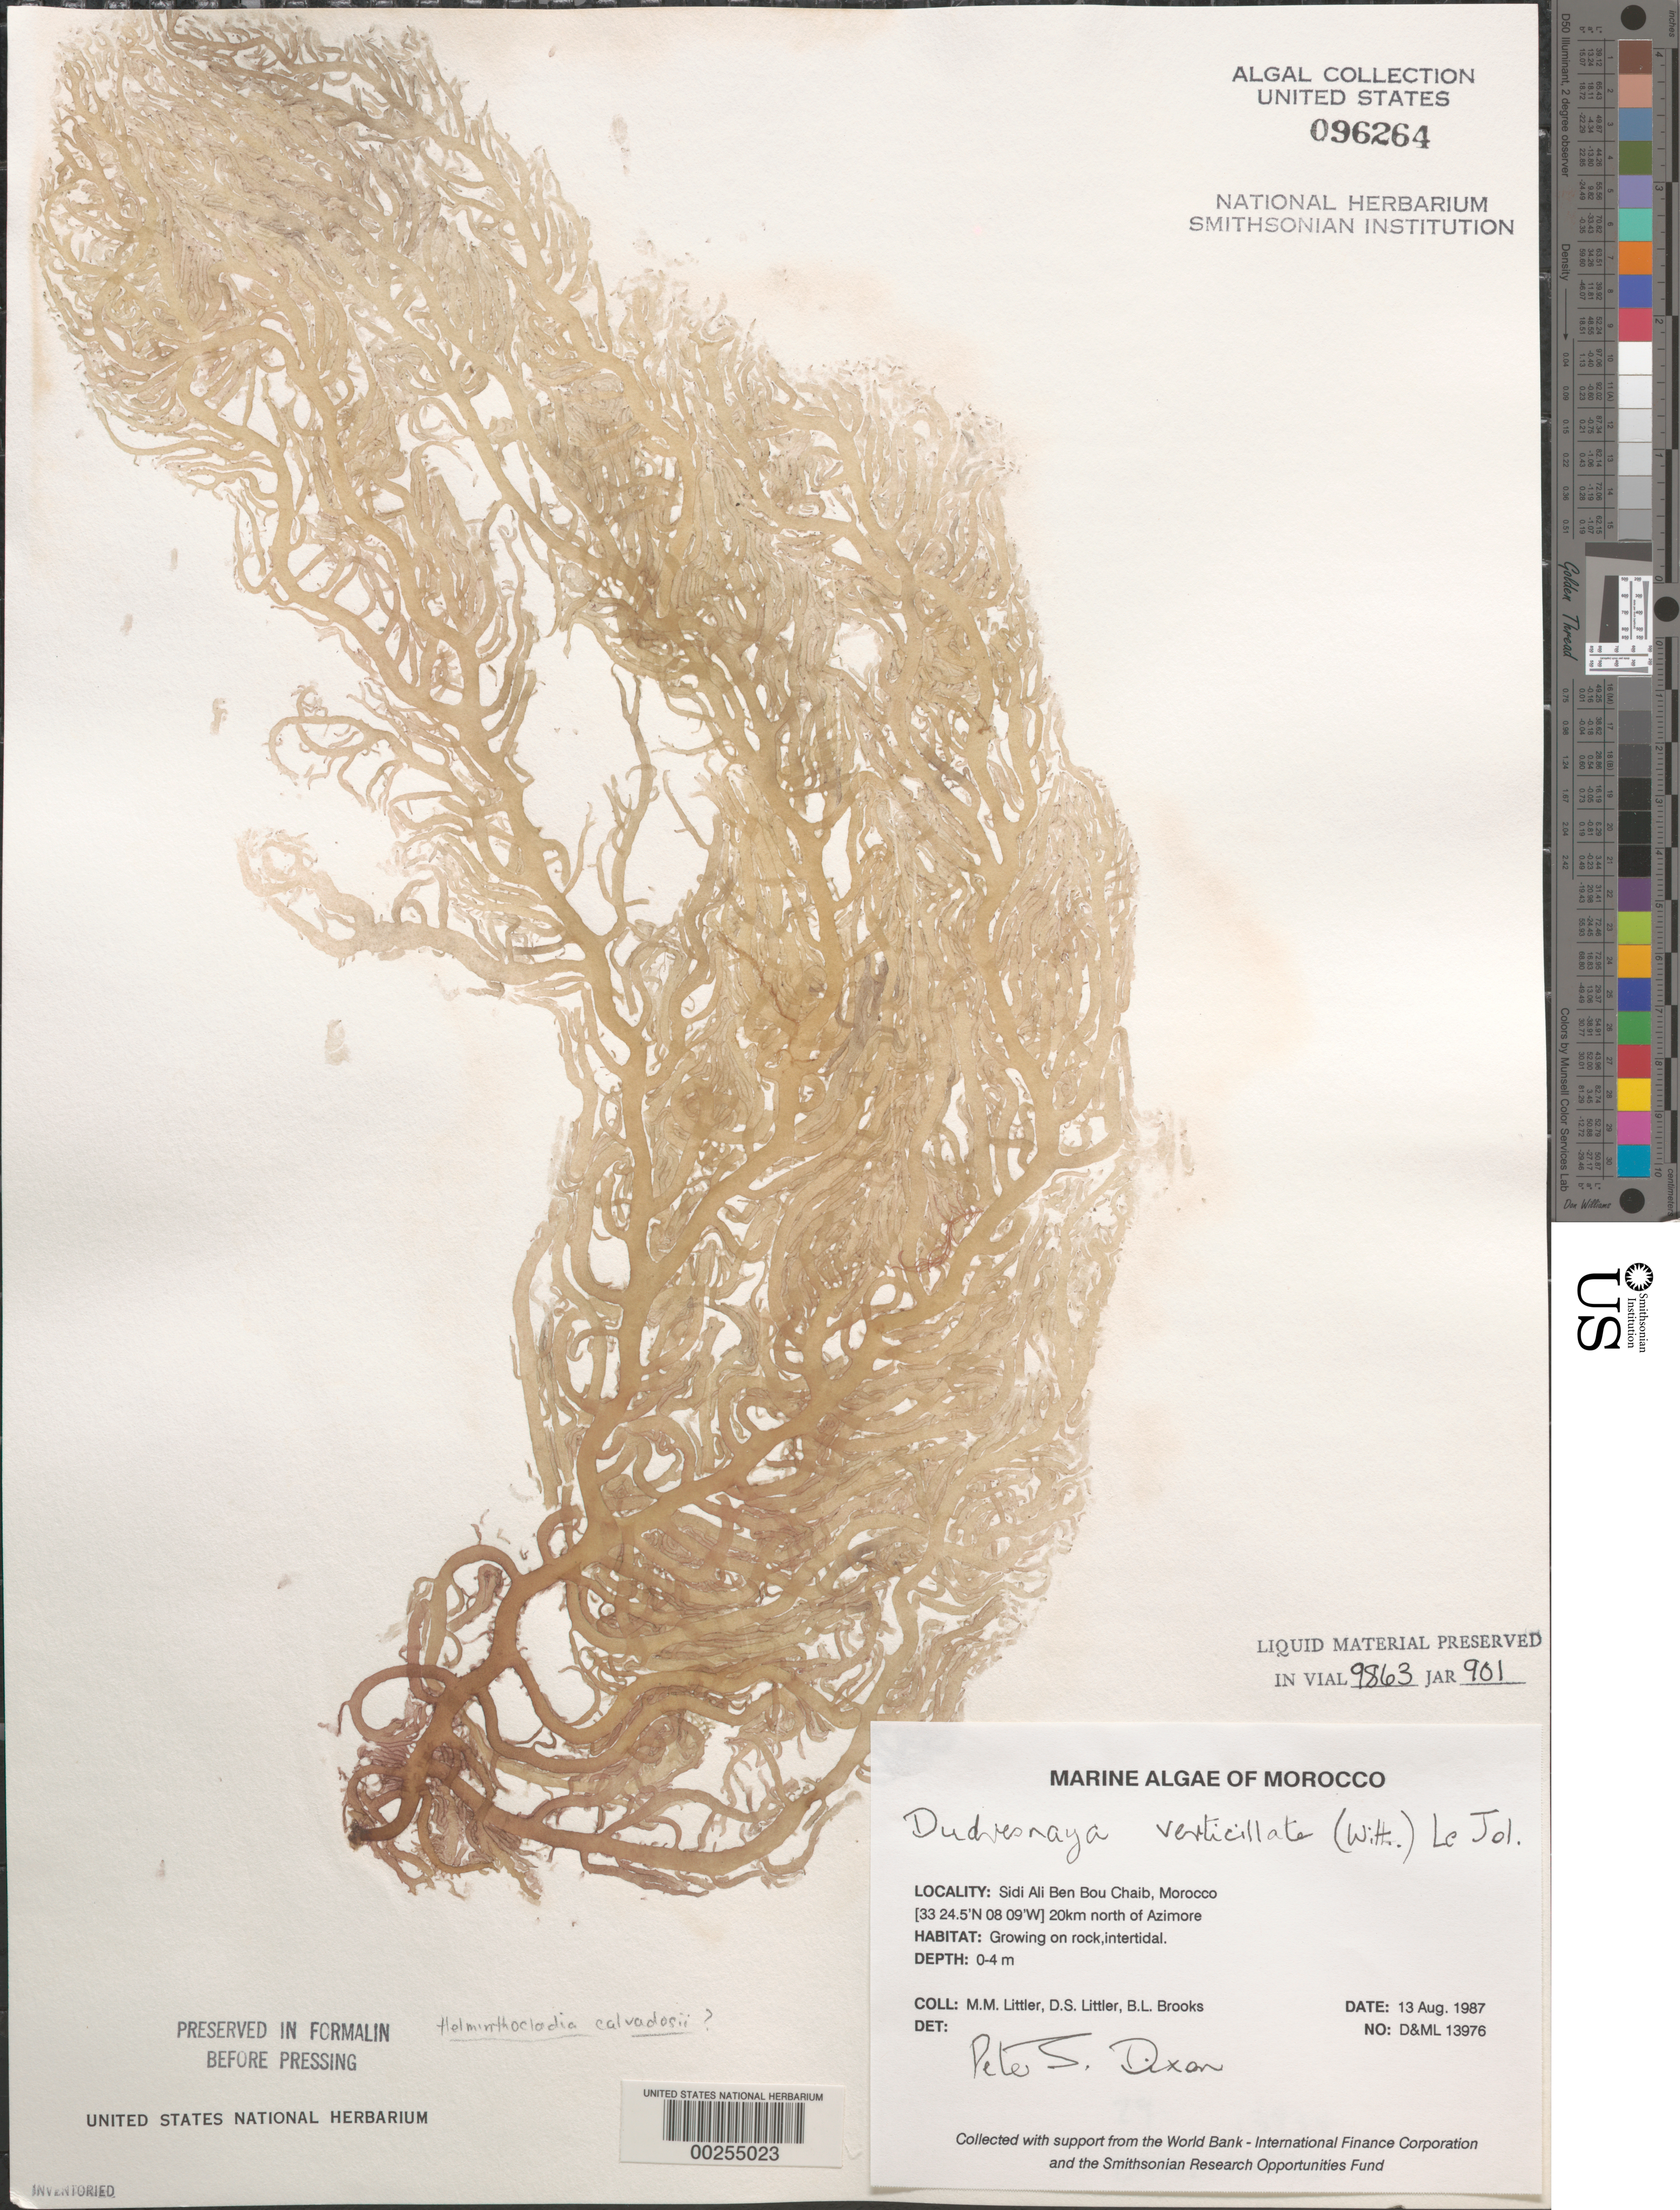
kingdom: Plantae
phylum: Rhodophyta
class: Florideophyceae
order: Gigartinales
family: Dumontiaceae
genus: Dudresnaya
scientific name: Dudresnaya verticillata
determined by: Dixon, P. S.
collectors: M. M. Littler, D. S. Littler & B. Brooks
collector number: D&ML 13976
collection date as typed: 13 Aug 1987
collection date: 1987-08-13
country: Morocco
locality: Sidi Ali Ben Bou Chaib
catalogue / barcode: US 96264